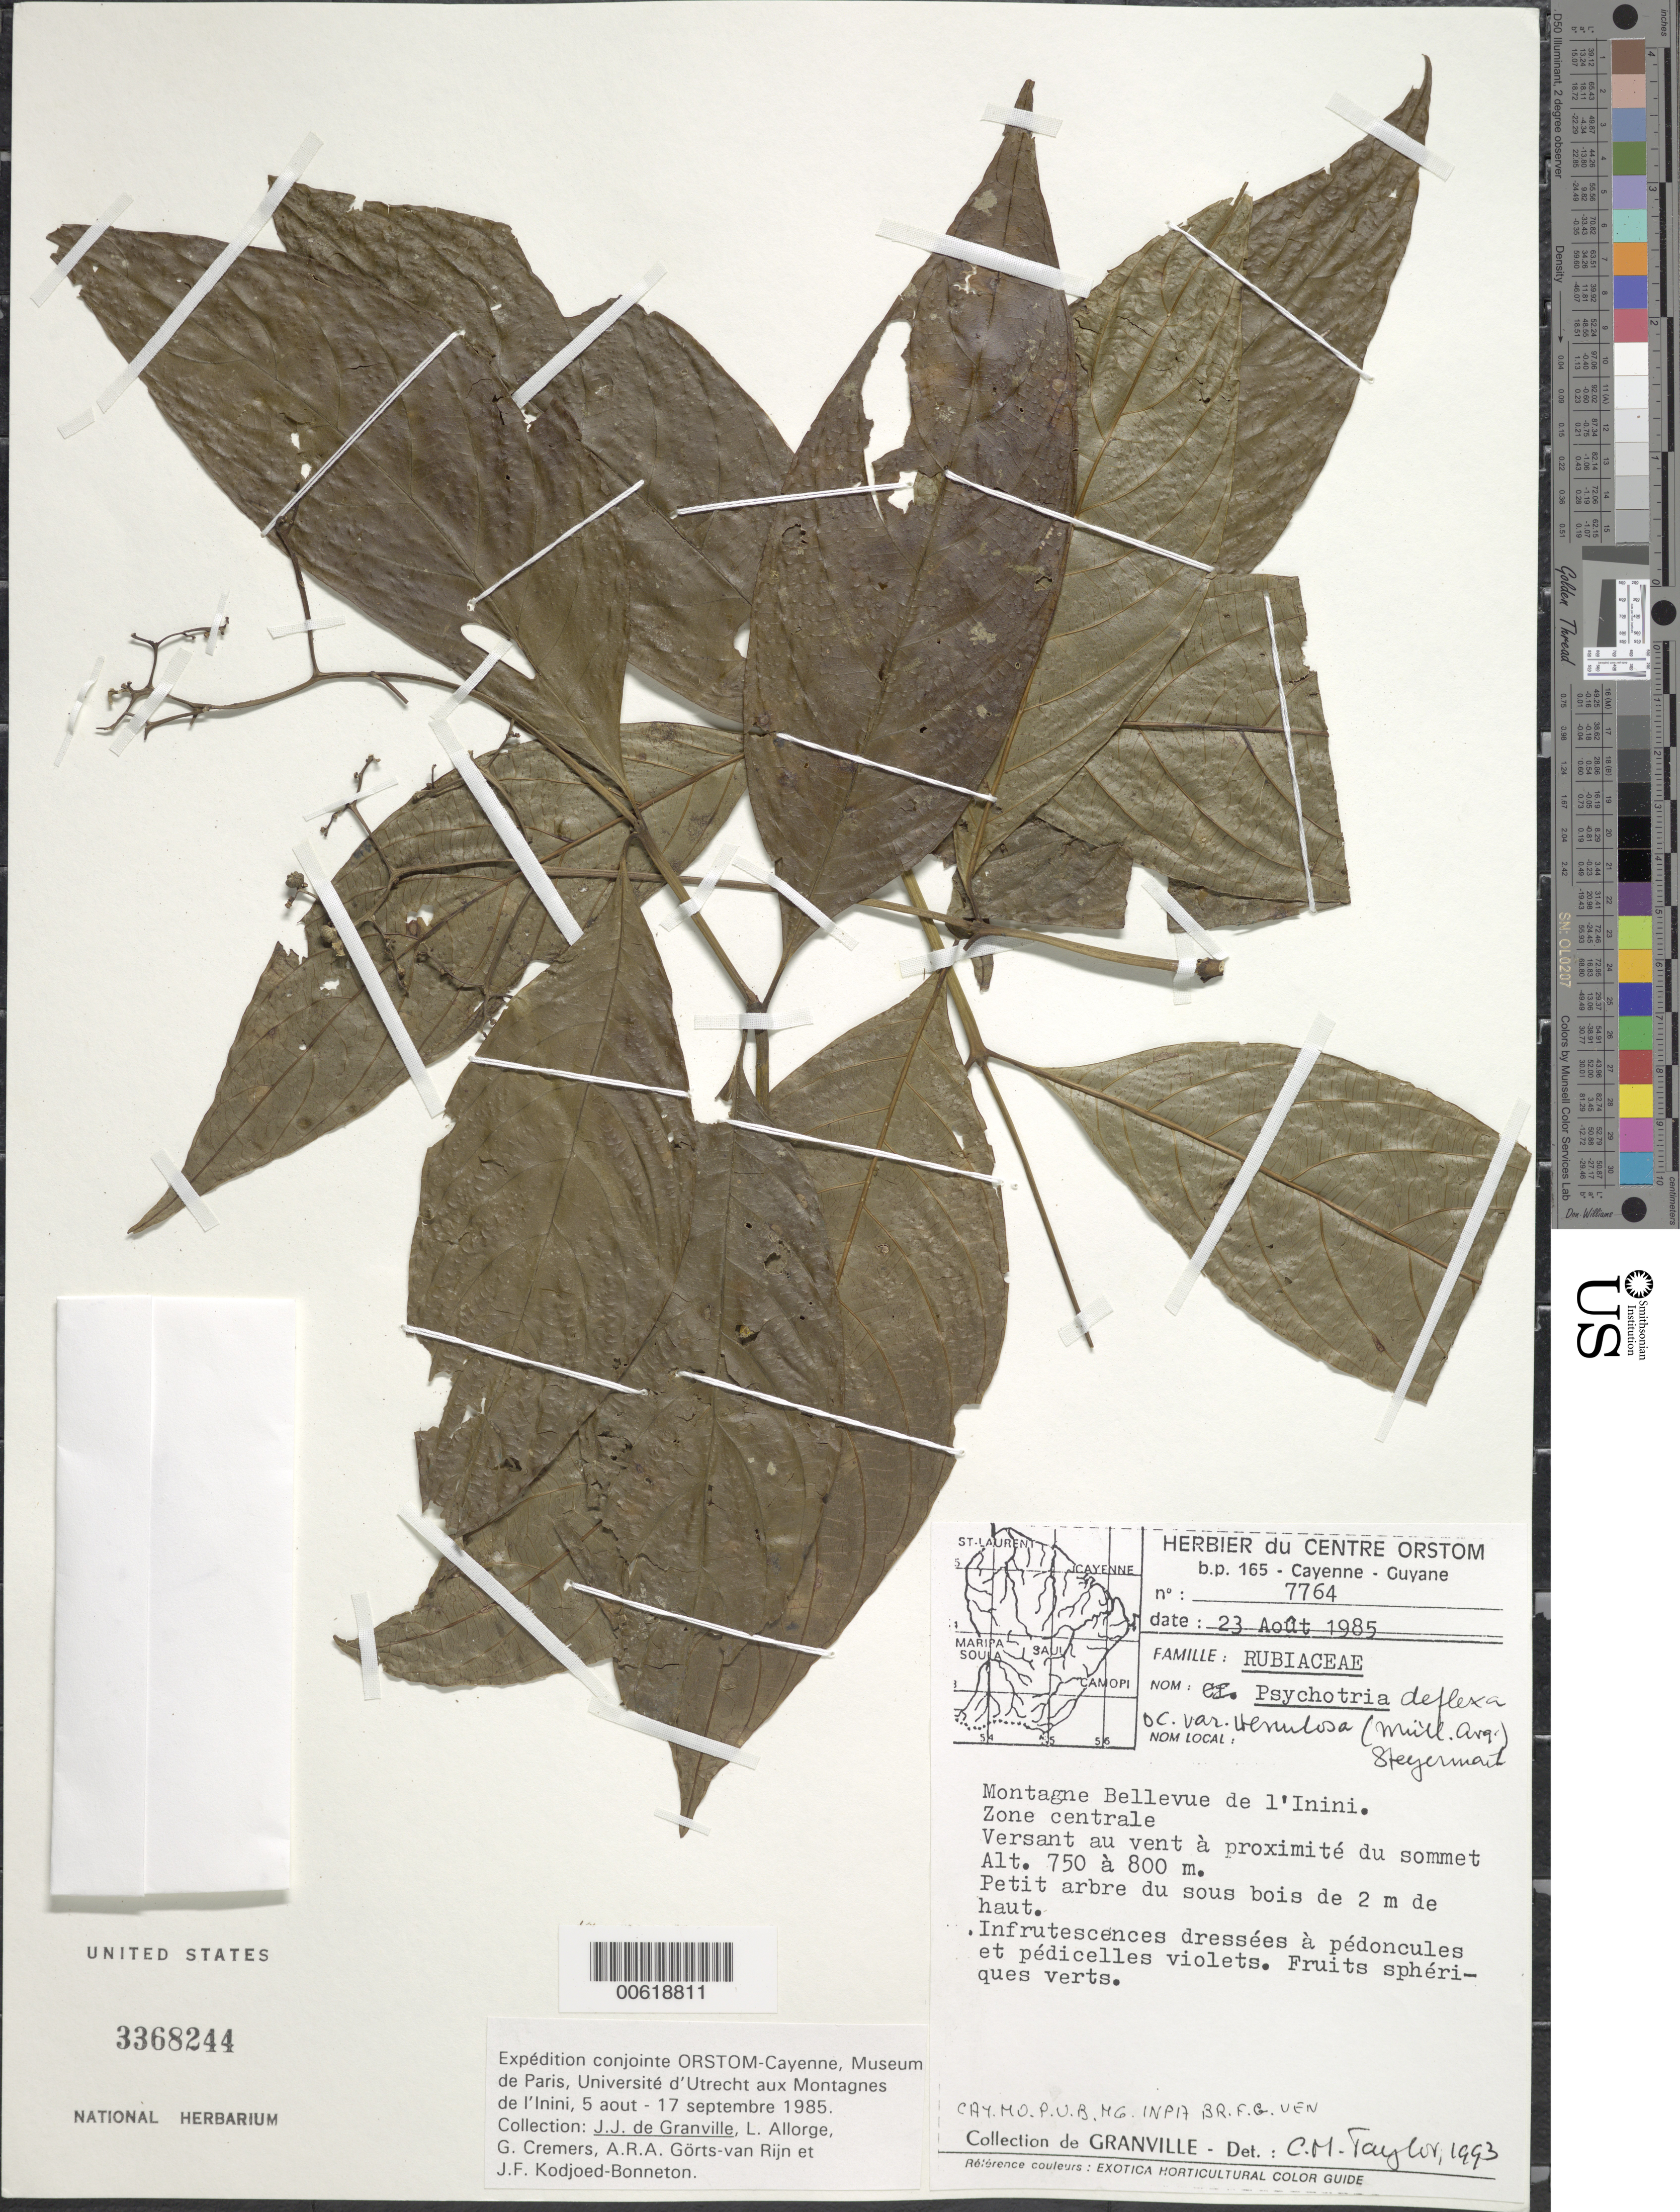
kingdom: Plantae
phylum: Tracheophyta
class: Magnoliopsida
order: Gentianales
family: Rubiaceae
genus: Palicourea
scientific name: Palicourea deflexa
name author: (DC.) Borhidi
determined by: Kirkbride, J. H., Jr.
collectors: J.-J. de Granville, L. Allorge, G. Cremers, A. .R. A. Görts-van Rijn & J. Kodjoed-Bonneton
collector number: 7764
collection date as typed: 23-Aug-85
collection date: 1985-08-23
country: French Guiana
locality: Montagnes Bellevue de l'Inini, zone centrale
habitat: Versant au vent a proximite du sommet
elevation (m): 750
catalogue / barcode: US 3368244